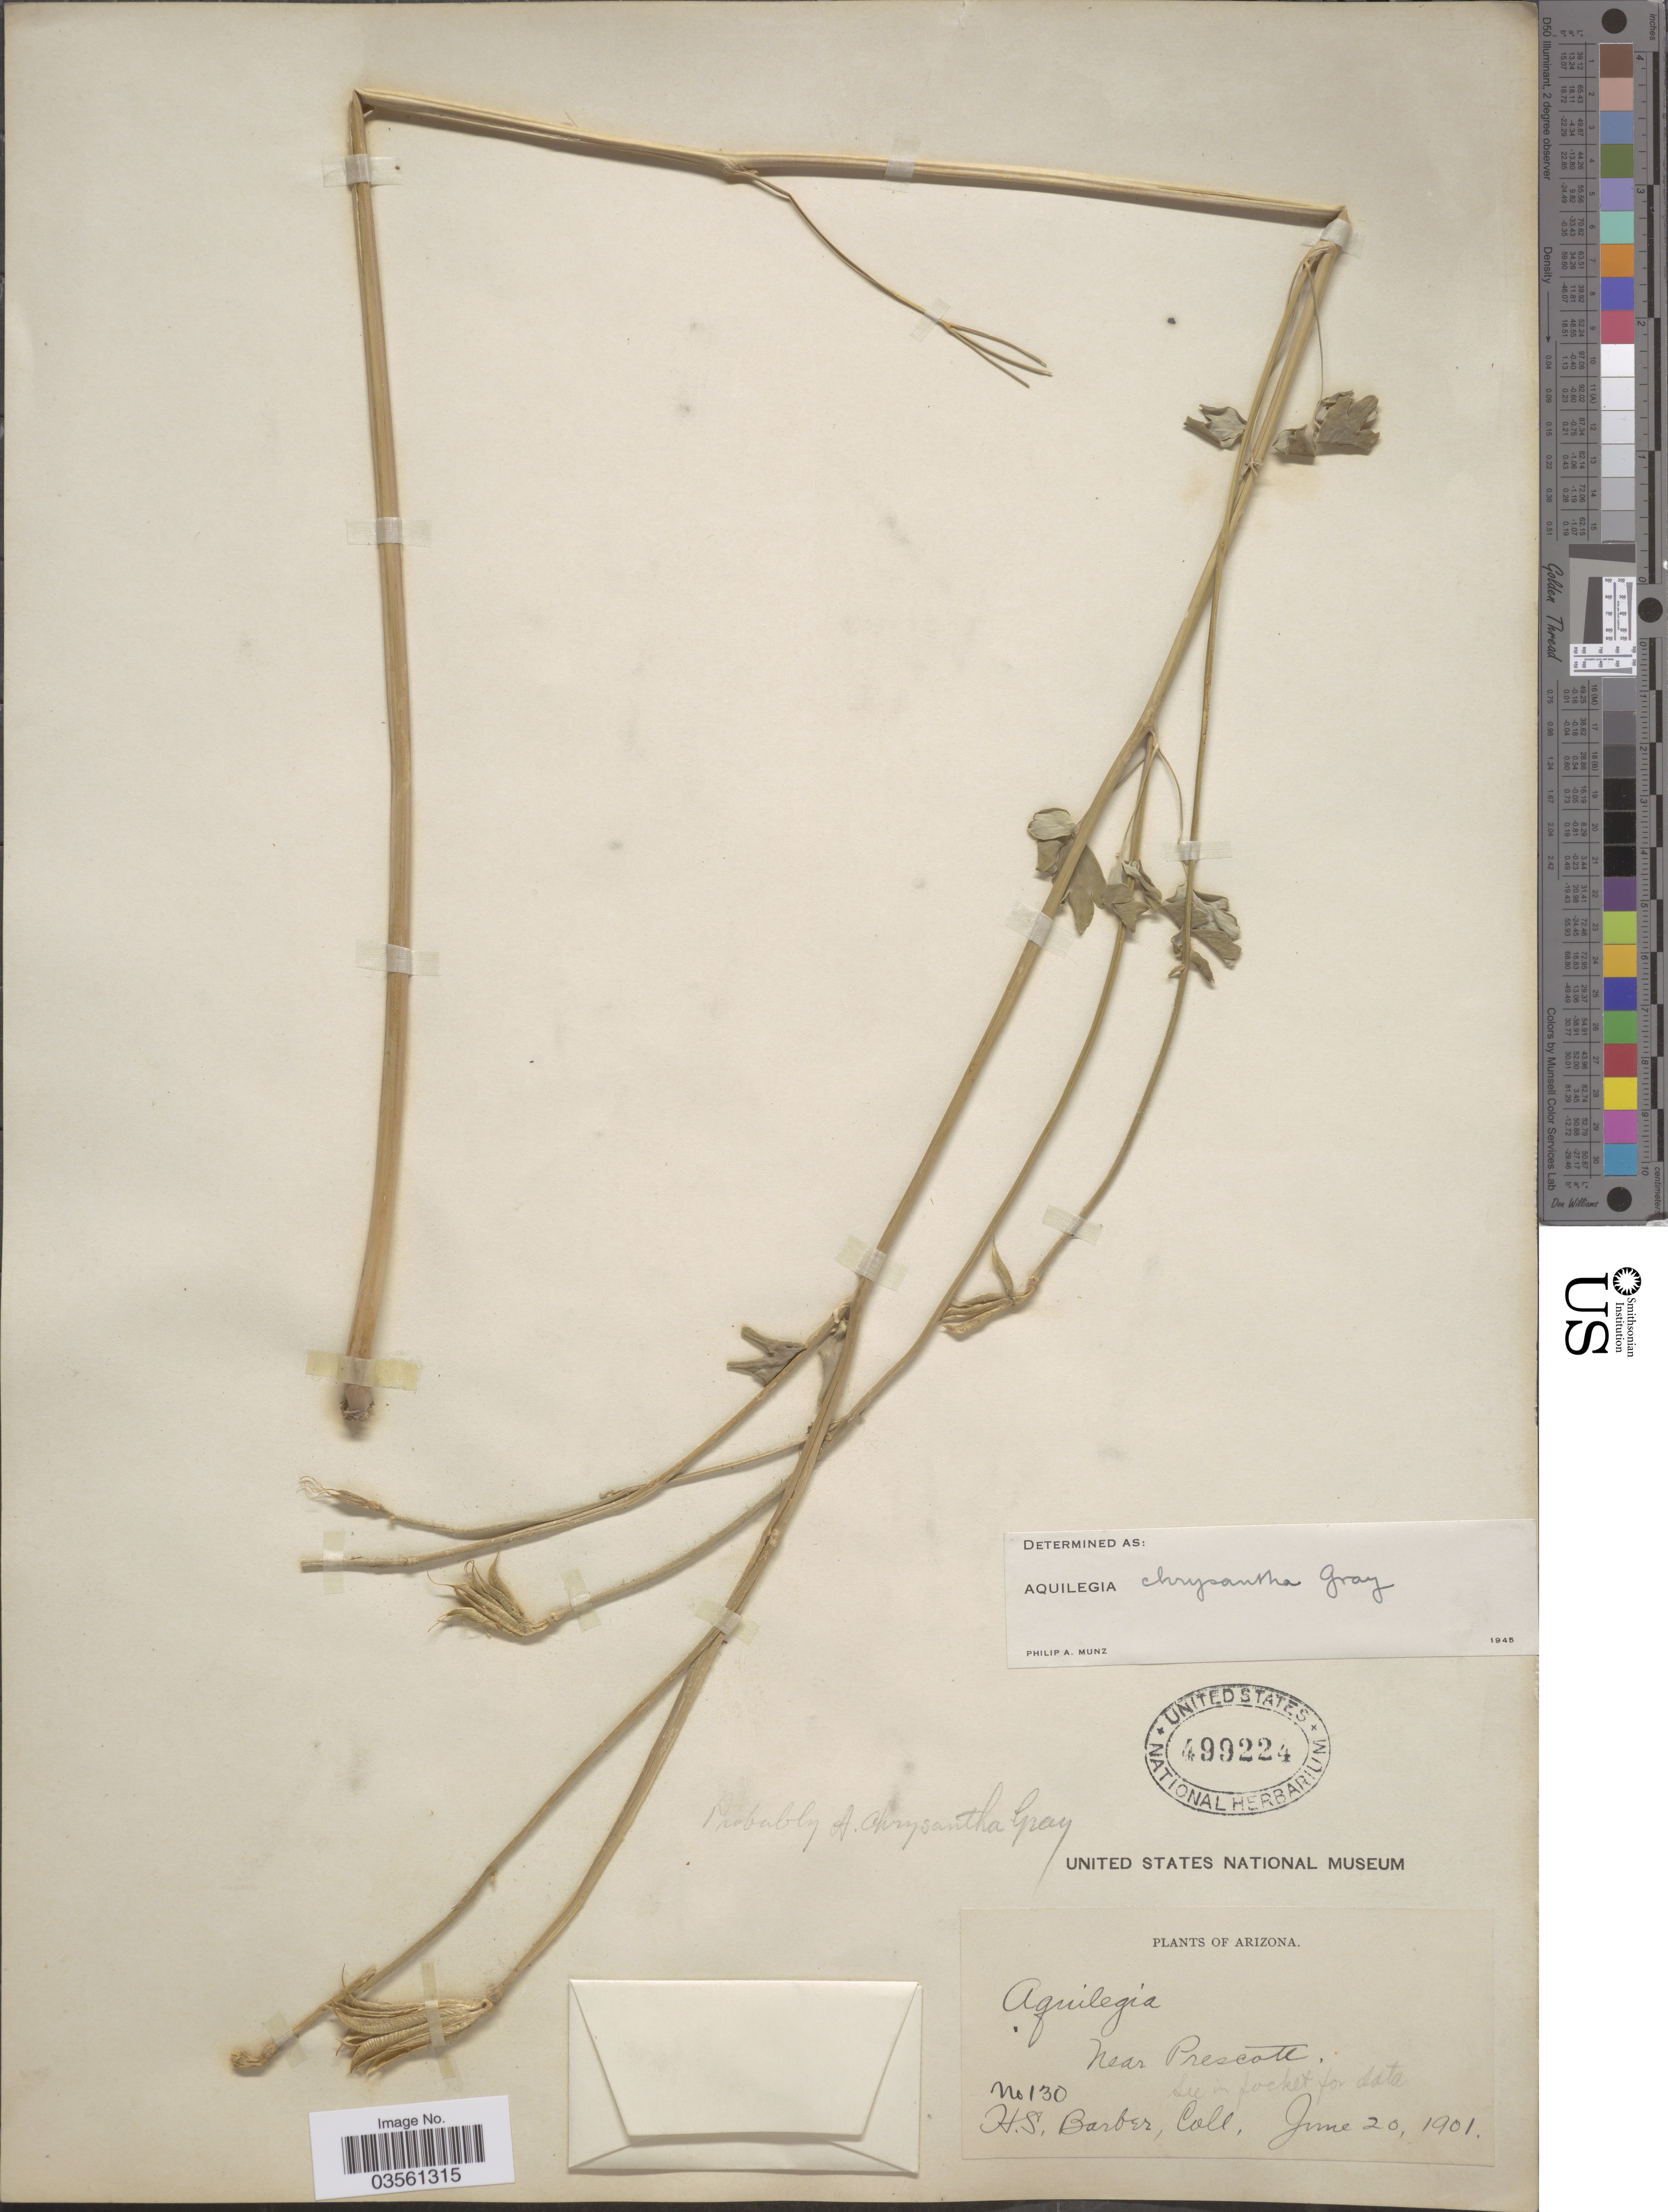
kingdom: Plantae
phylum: Tracheophyta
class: Magnoliopsida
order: Ranunculales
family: Ranunculaceae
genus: Aquilegia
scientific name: Aquilegia chrysantha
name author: A. Gray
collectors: H. Barber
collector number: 130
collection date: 1901-06-20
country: United States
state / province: Arizona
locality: Near Prescott.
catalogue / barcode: US 499224